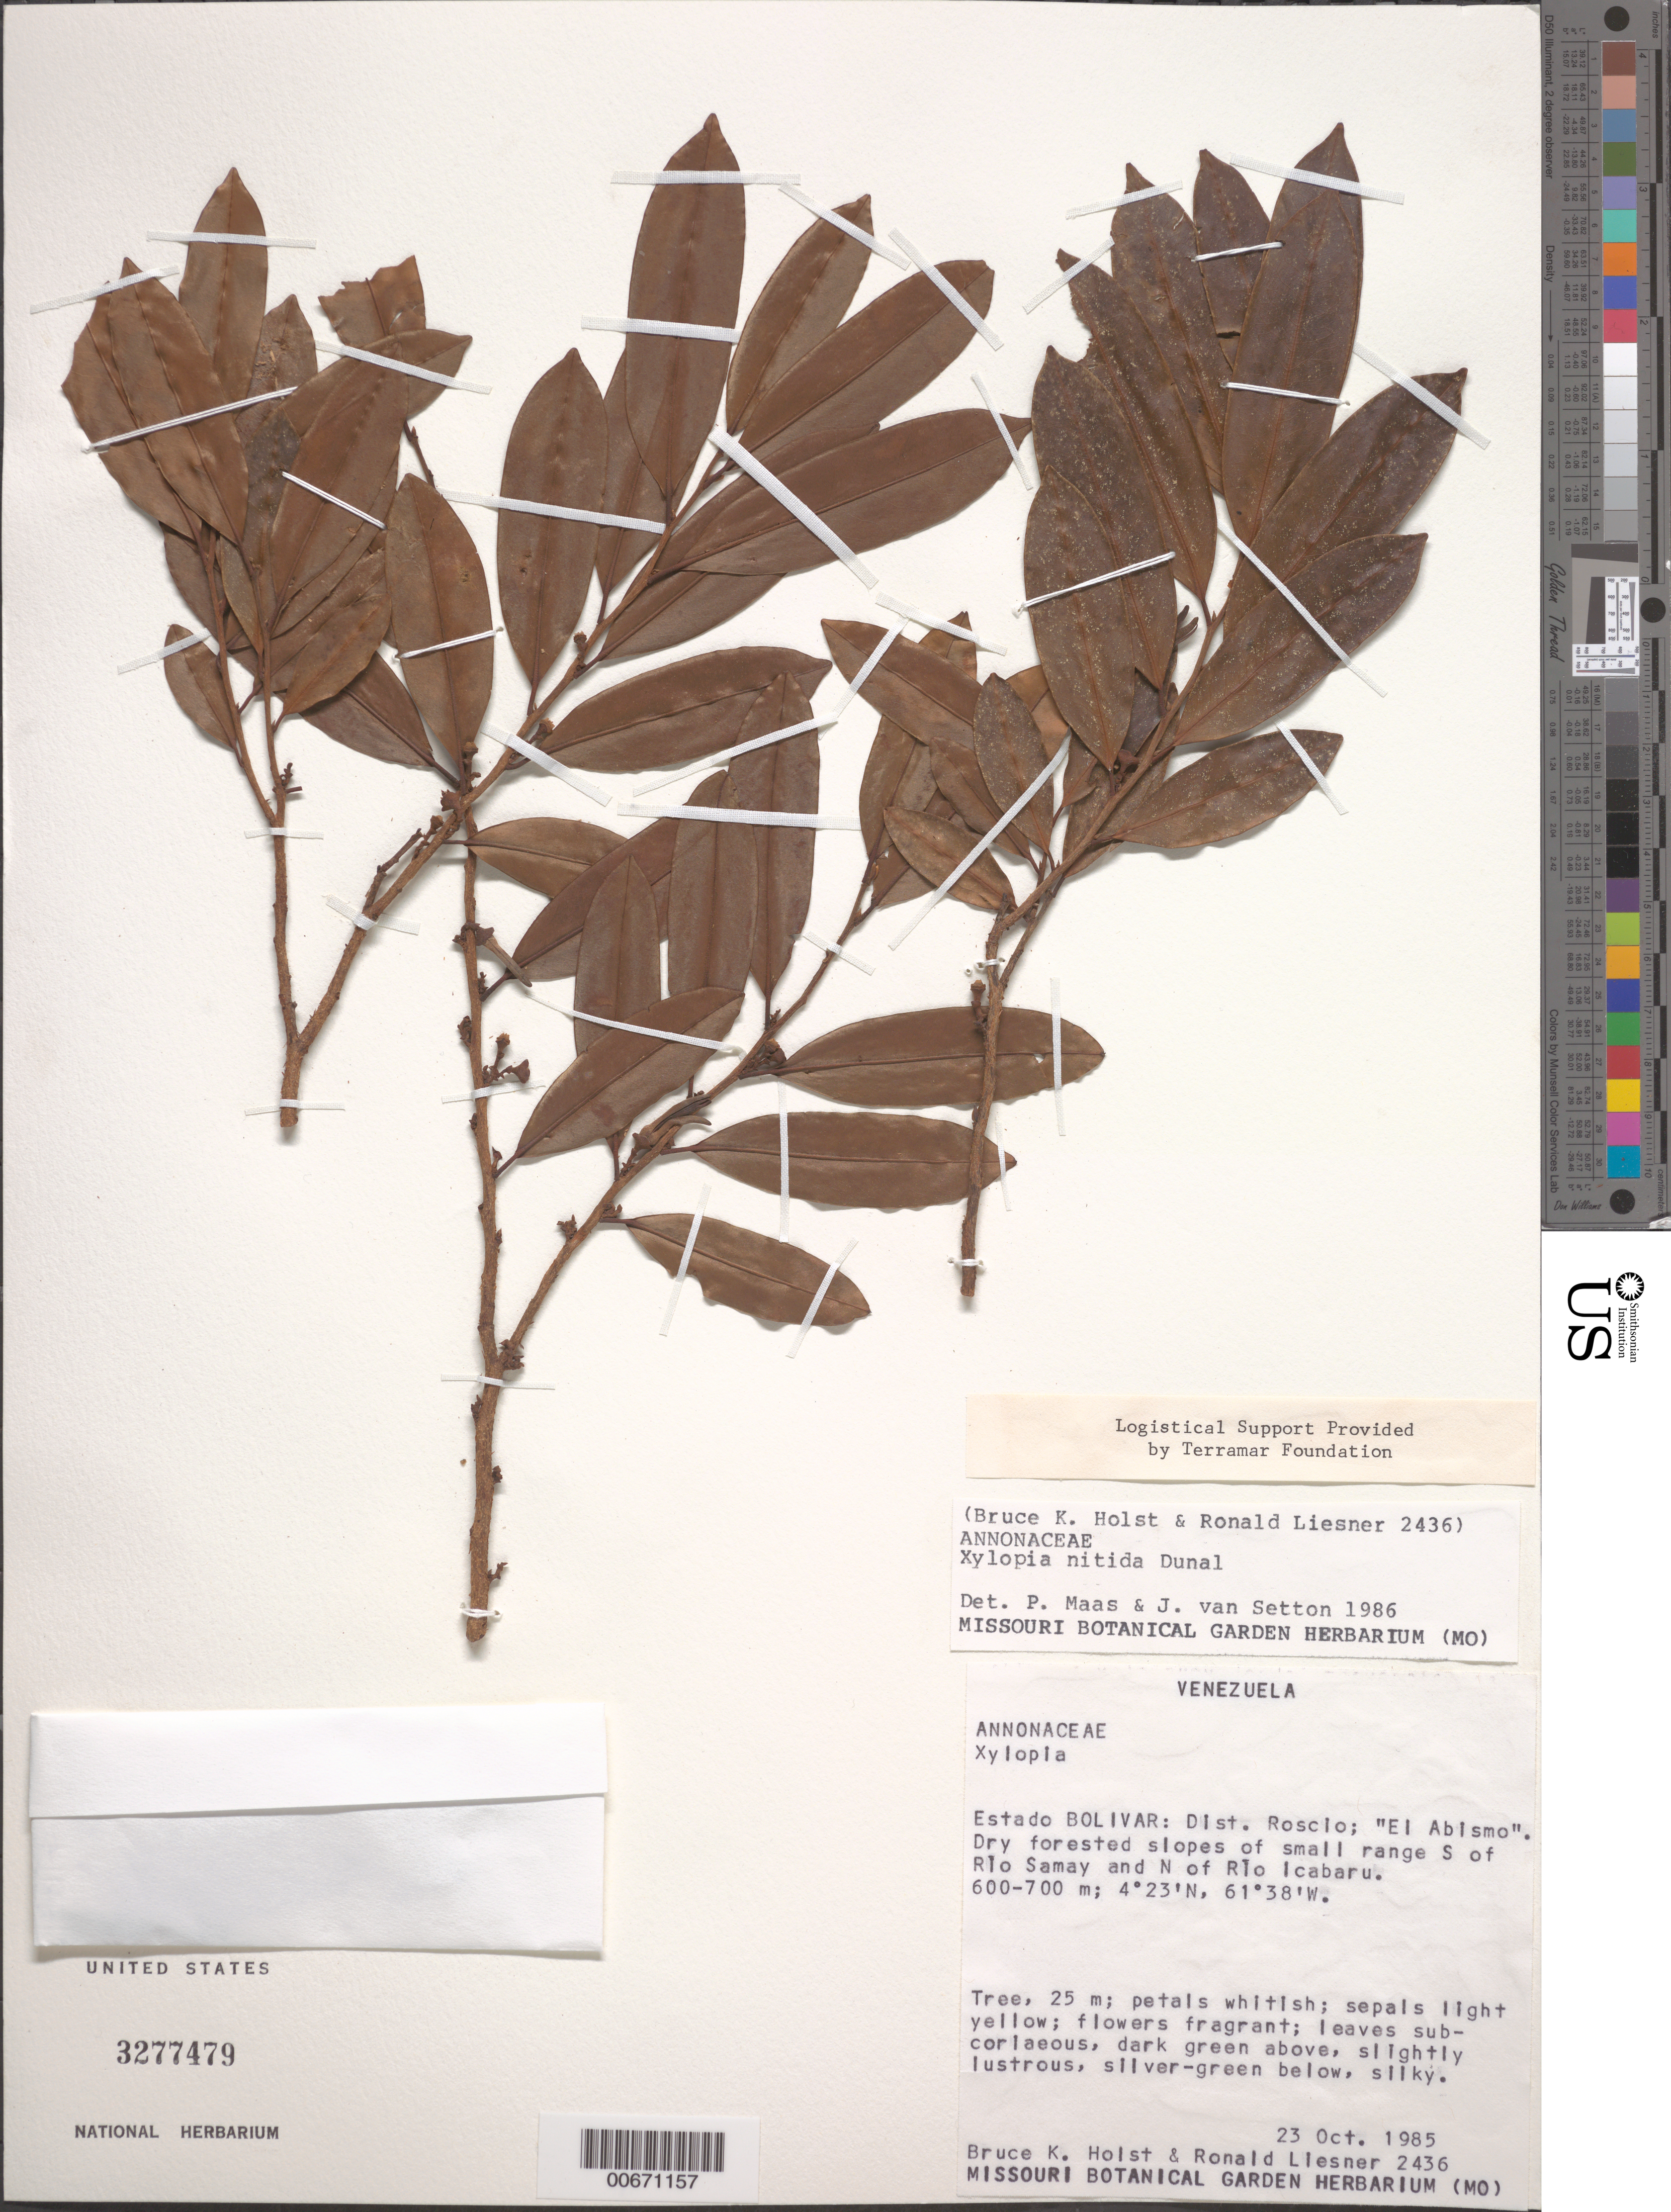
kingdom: Plantae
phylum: Tracheophyta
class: Magnoliopsida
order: Magnoliales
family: Annonaceae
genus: Xylopia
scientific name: Xylopia nitida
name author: Dunal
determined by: Maas, P. J.; van Setten, J.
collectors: B. Holst & R. L. Liesner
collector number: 2436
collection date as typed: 23-Oct-85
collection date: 1985-10-23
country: Venezuela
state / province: Bolívar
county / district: Roscio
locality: El Abismo, S of Río Samay and N of Icabarú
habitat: Dry forested slopes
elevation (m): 600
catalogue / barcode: US 3277479